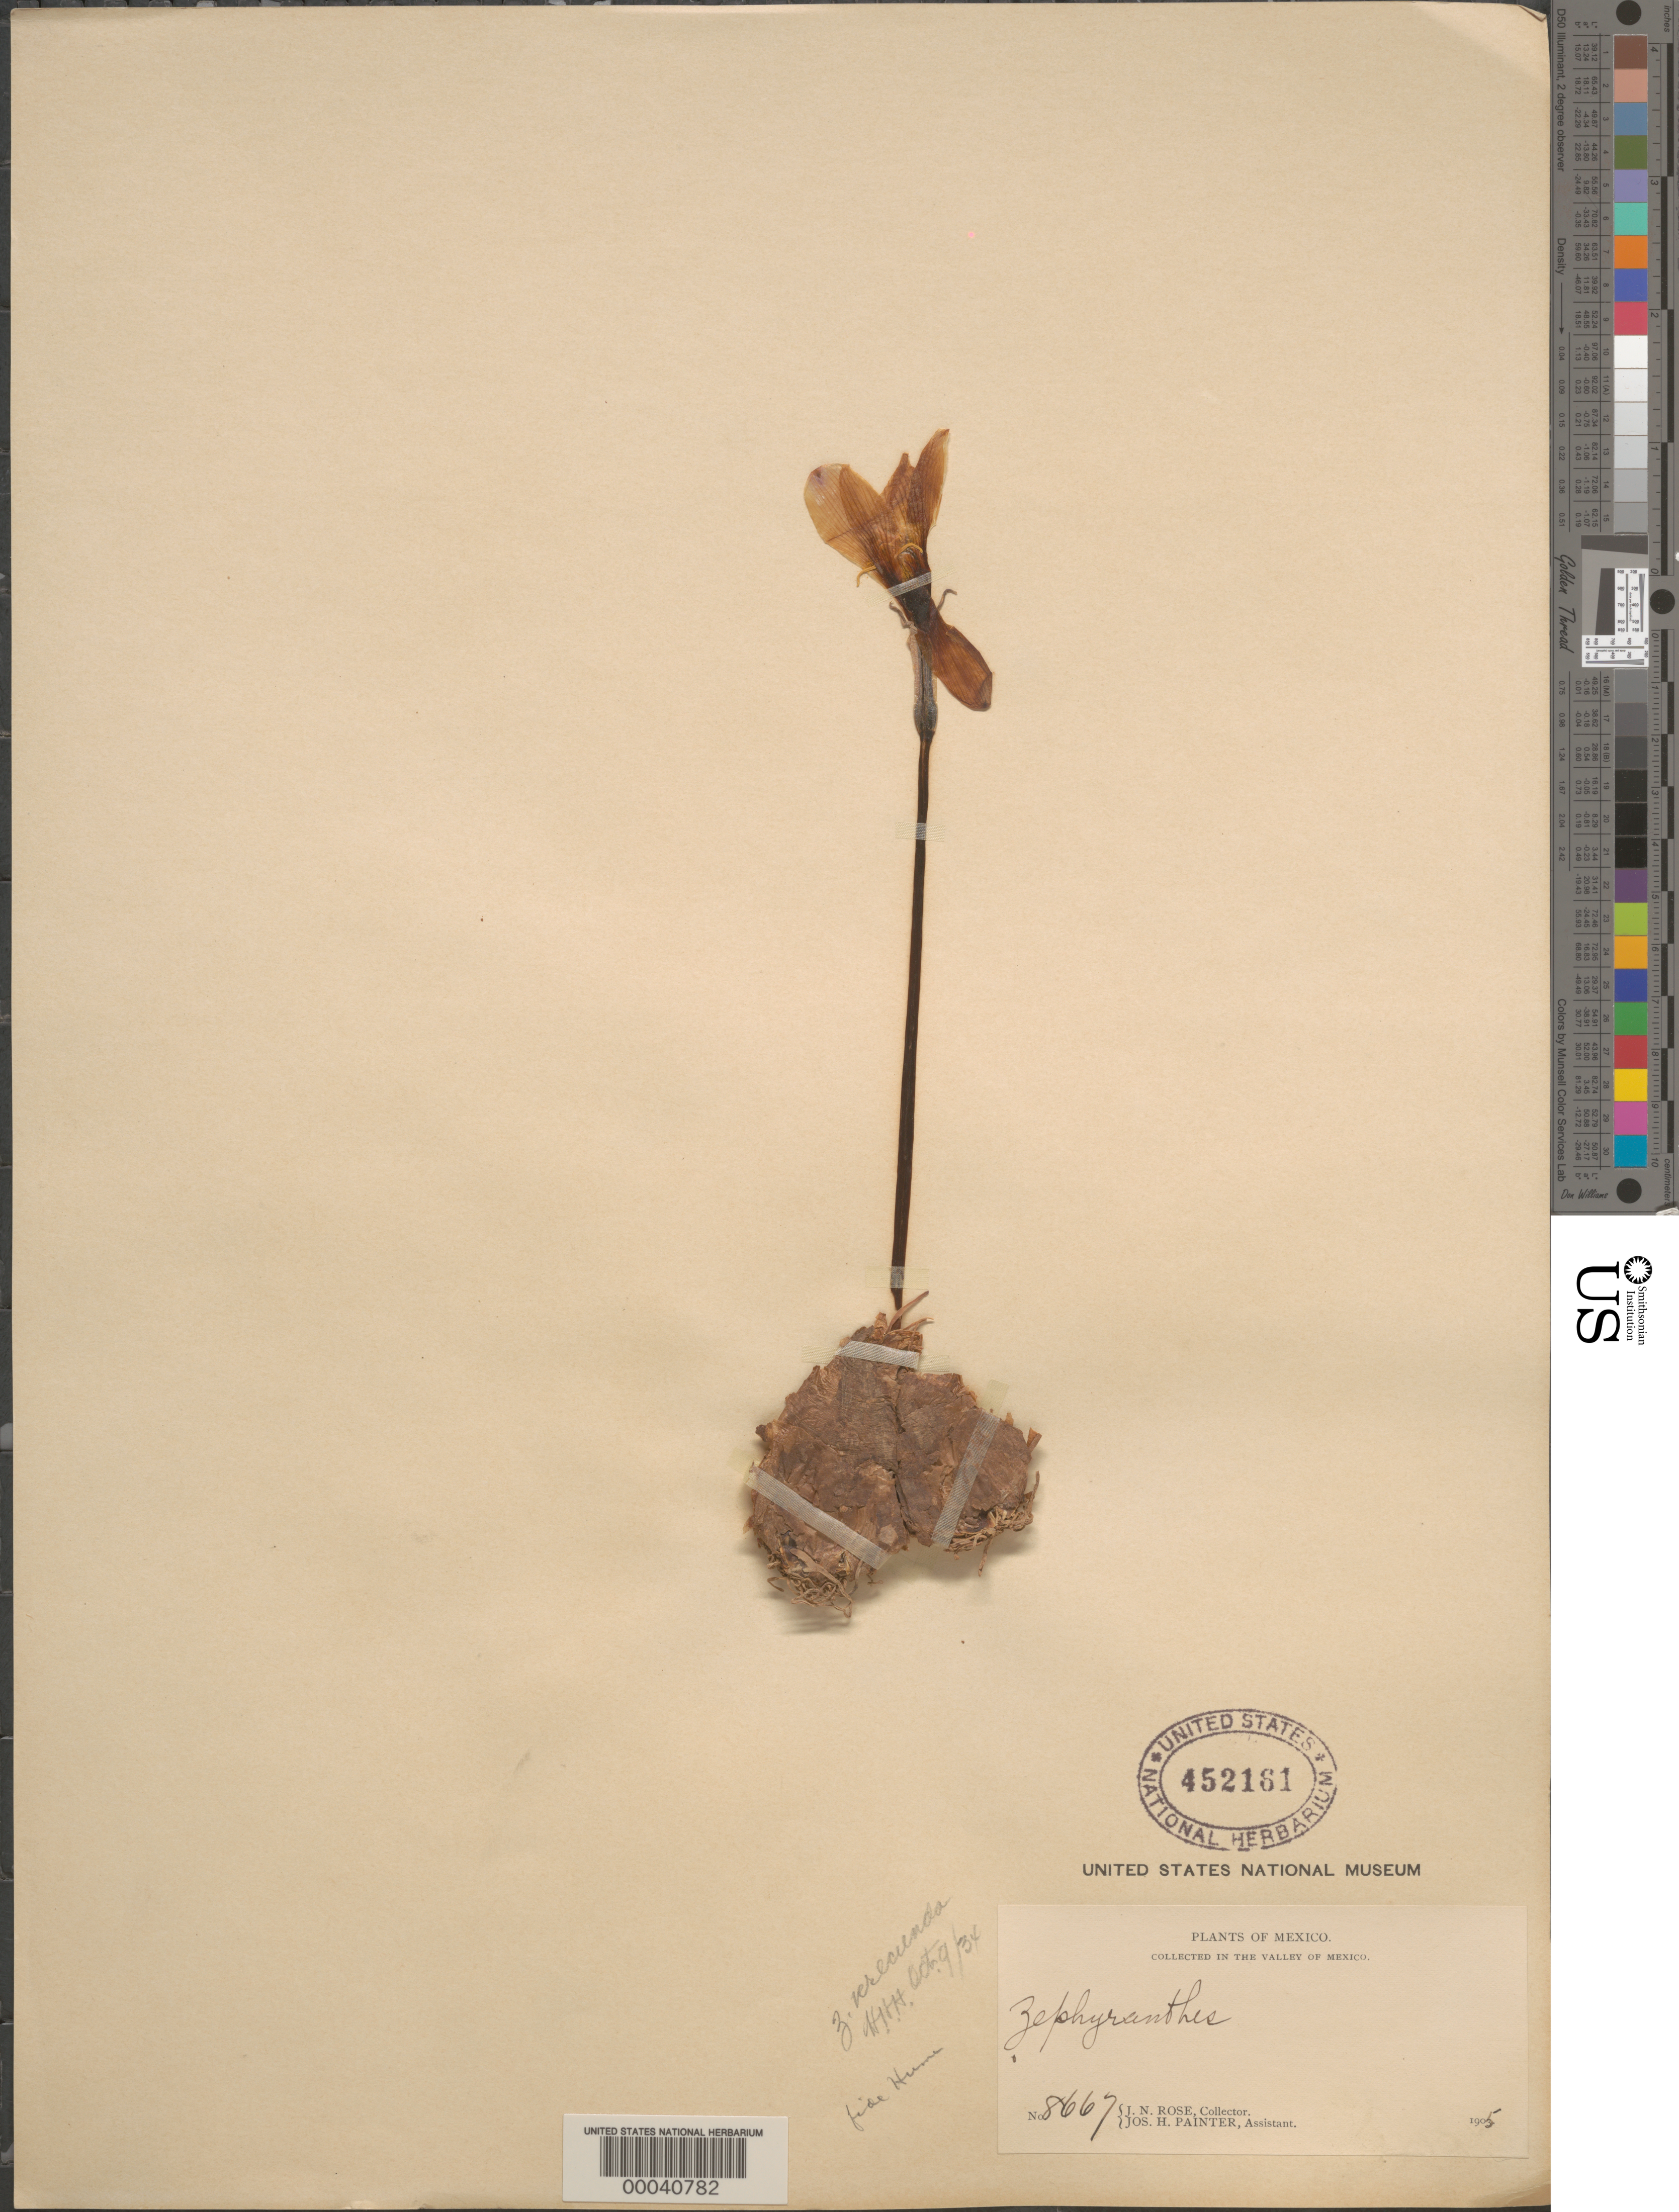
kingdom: Plantae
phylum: Tracheophyta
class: Liliopsida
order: Asparagales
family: Amaryllidaceae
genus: Zephyranthes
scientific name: Zephyranthes minuta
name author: (Kunth) D. Dietr.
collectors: J. N. Rose & J. H. Painter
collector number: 8667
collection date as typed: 1905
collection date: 1905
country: Mexico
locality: Valley of Mexico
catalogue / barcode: US 452161